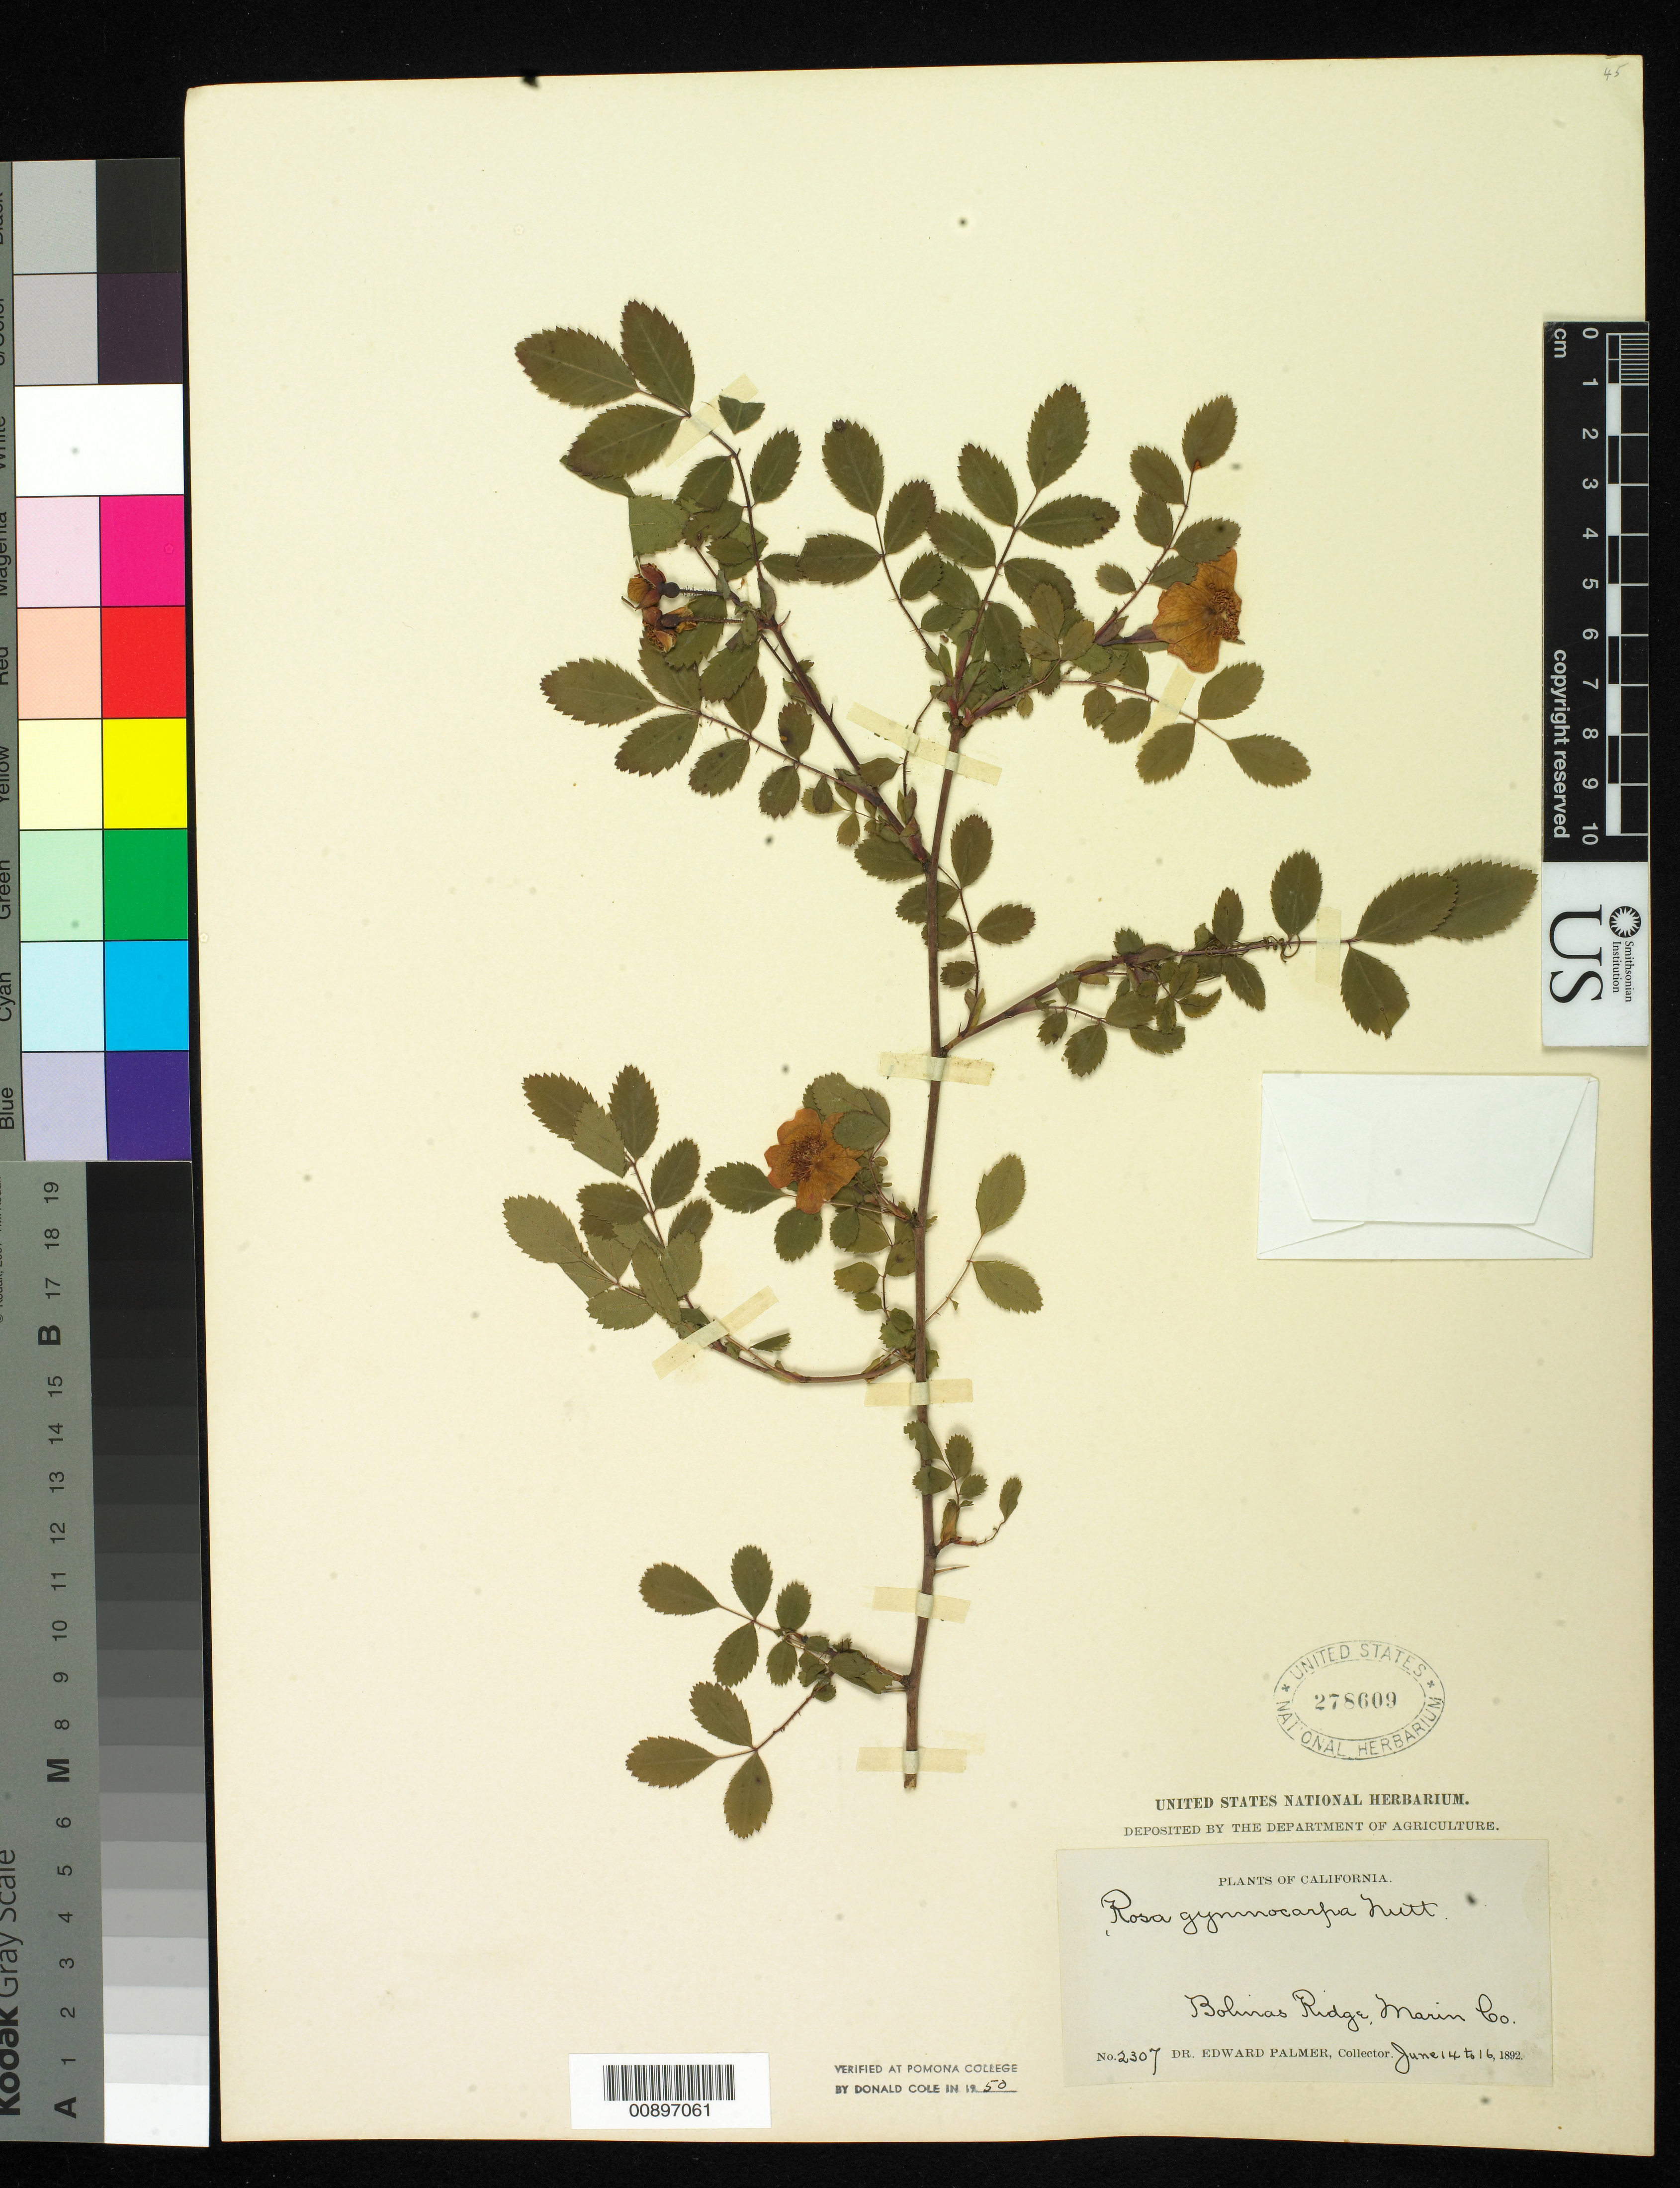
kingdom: Plantae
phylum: Tracheophyta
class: Magnoliopsida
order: Rosales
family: Rosaceae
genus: Rosa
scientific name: Rosa gymnocarpa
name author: Nutt.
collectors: E. Palmer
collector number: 2307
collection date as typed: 14 Jun 1892 to 16 Jun 1892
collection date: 1892-06-14/1892-06-16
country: United States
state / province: California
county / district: Marin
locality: Bolinas Ridge, Marin County, California.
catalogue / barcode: US 278609